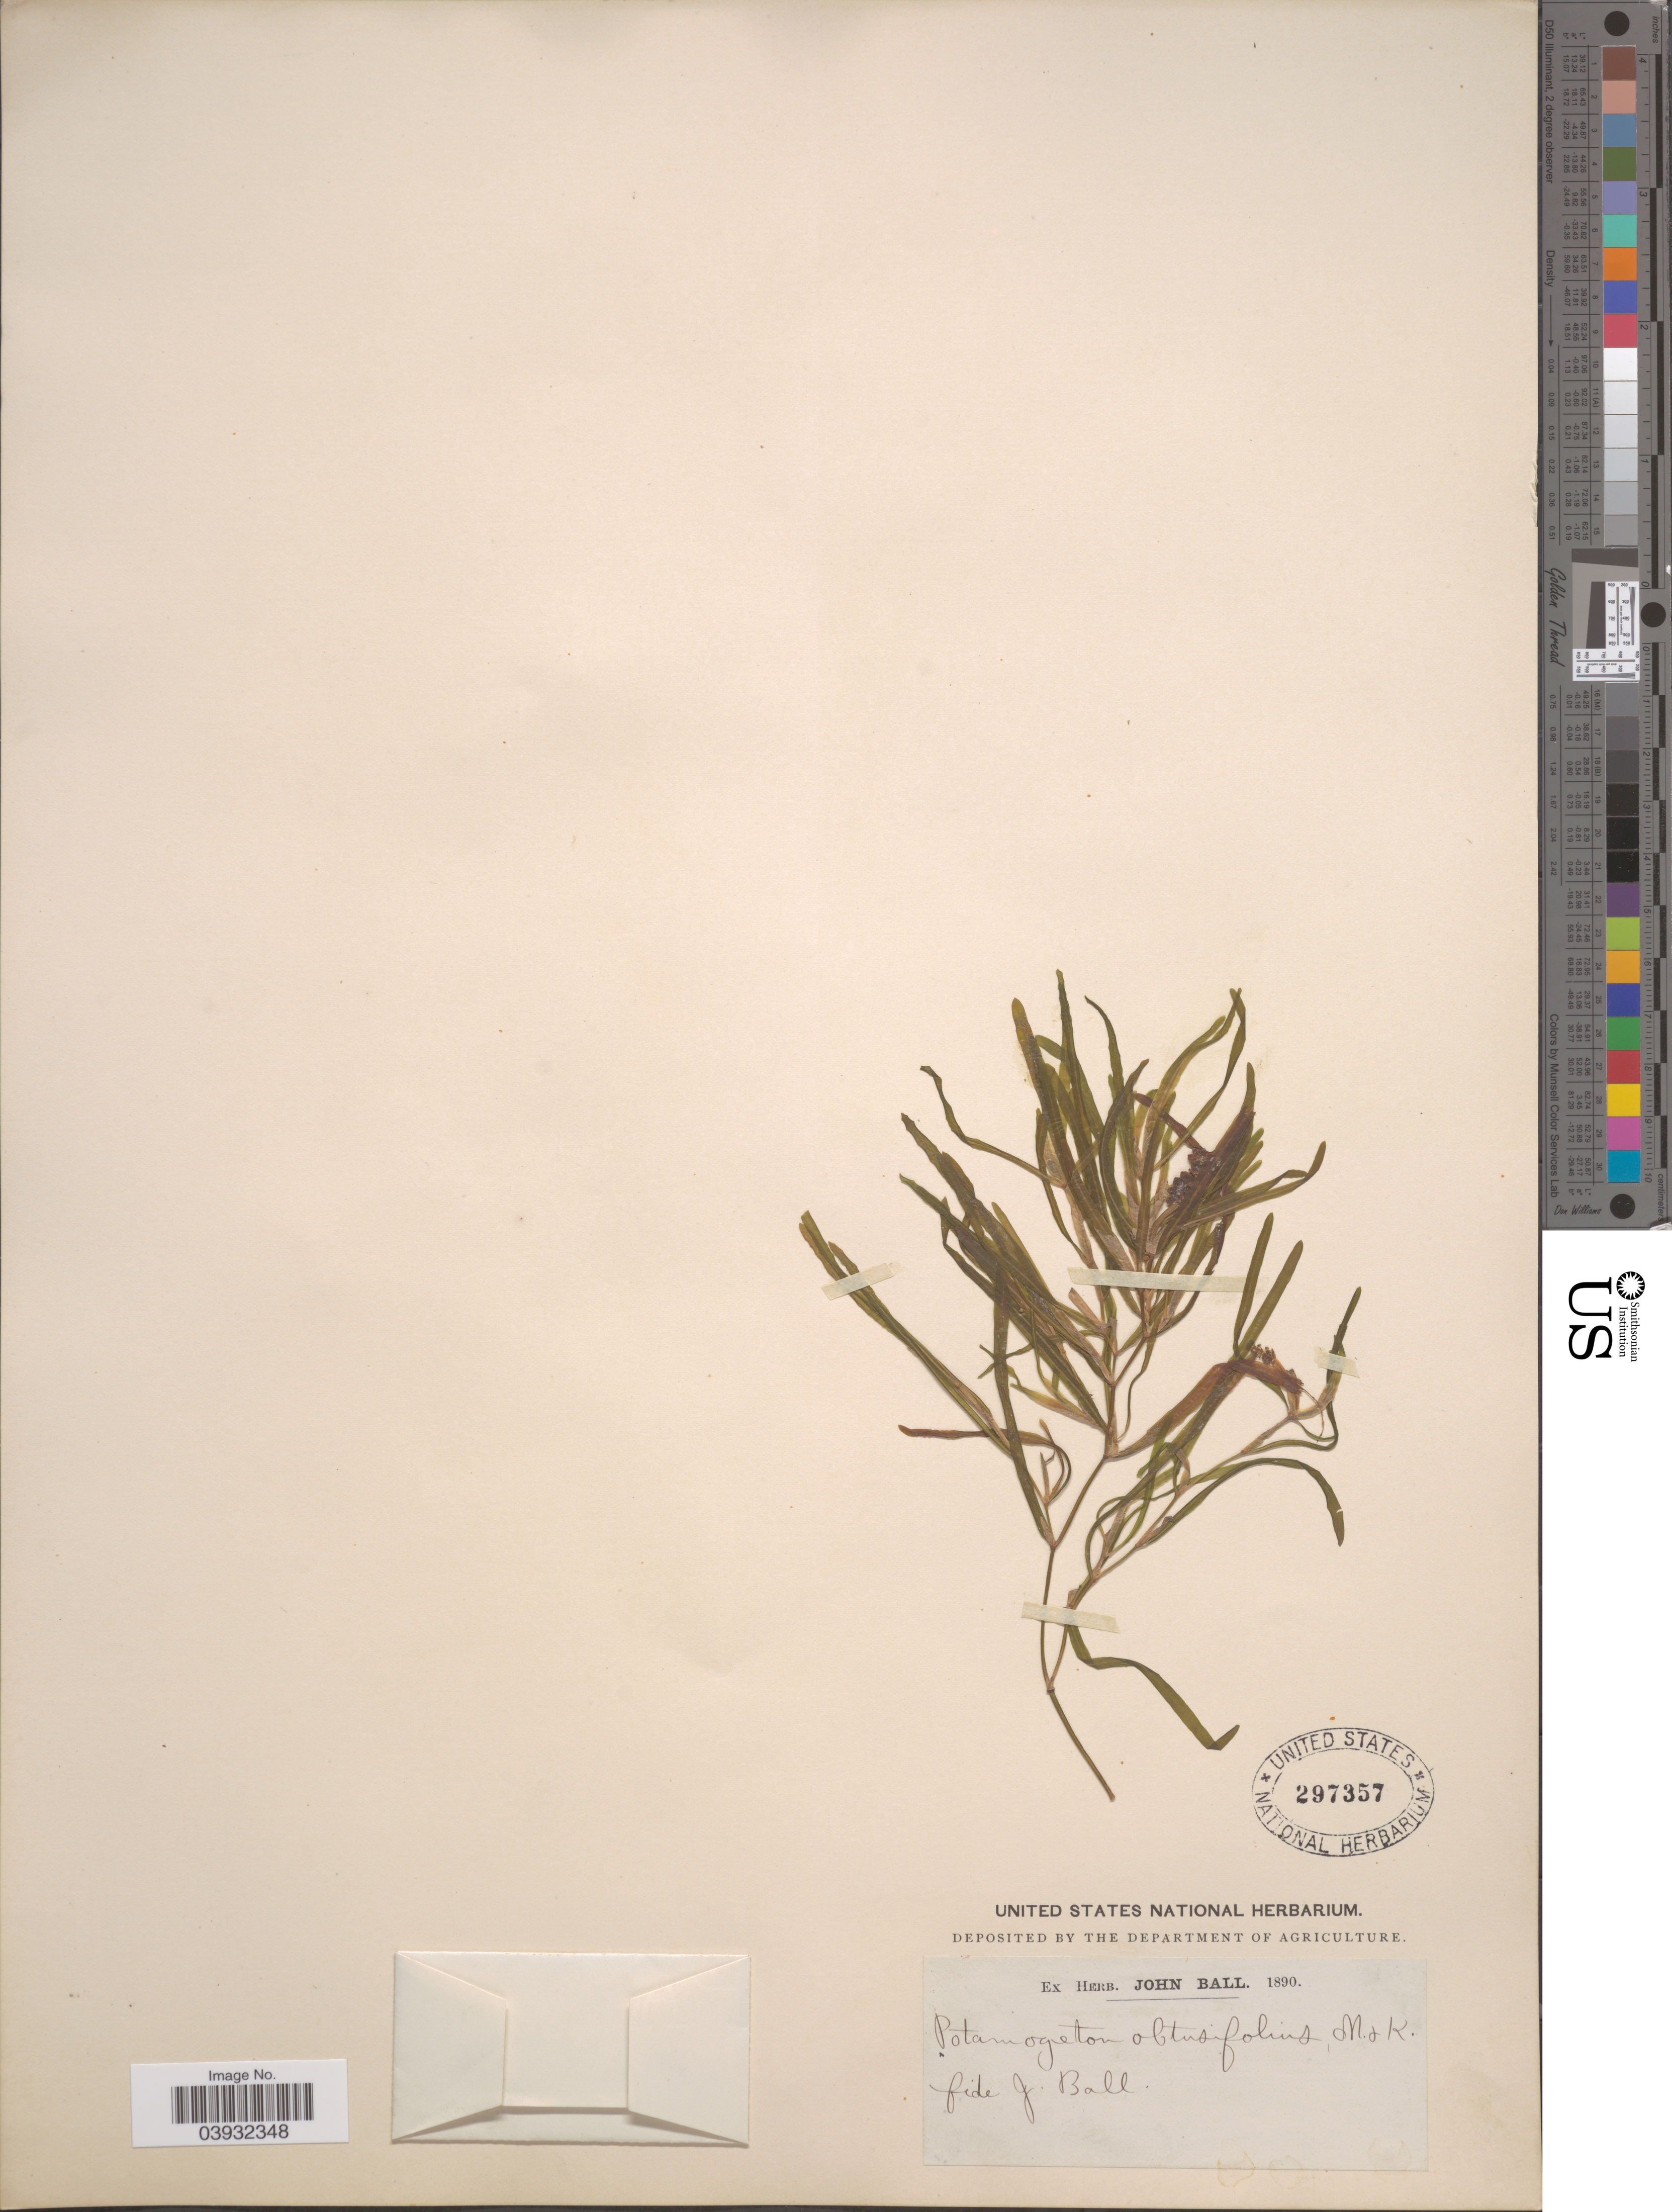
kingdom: Plantae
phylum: Tracheophyta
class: Liliopsida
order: Alismatales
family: Potamogetonaceae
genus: Potamogeton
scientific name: Potamogeton obtusifolius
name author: Mert. & W.D.J. Koch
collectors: ex herb. John Ball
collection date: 1890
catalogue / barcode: US 297357